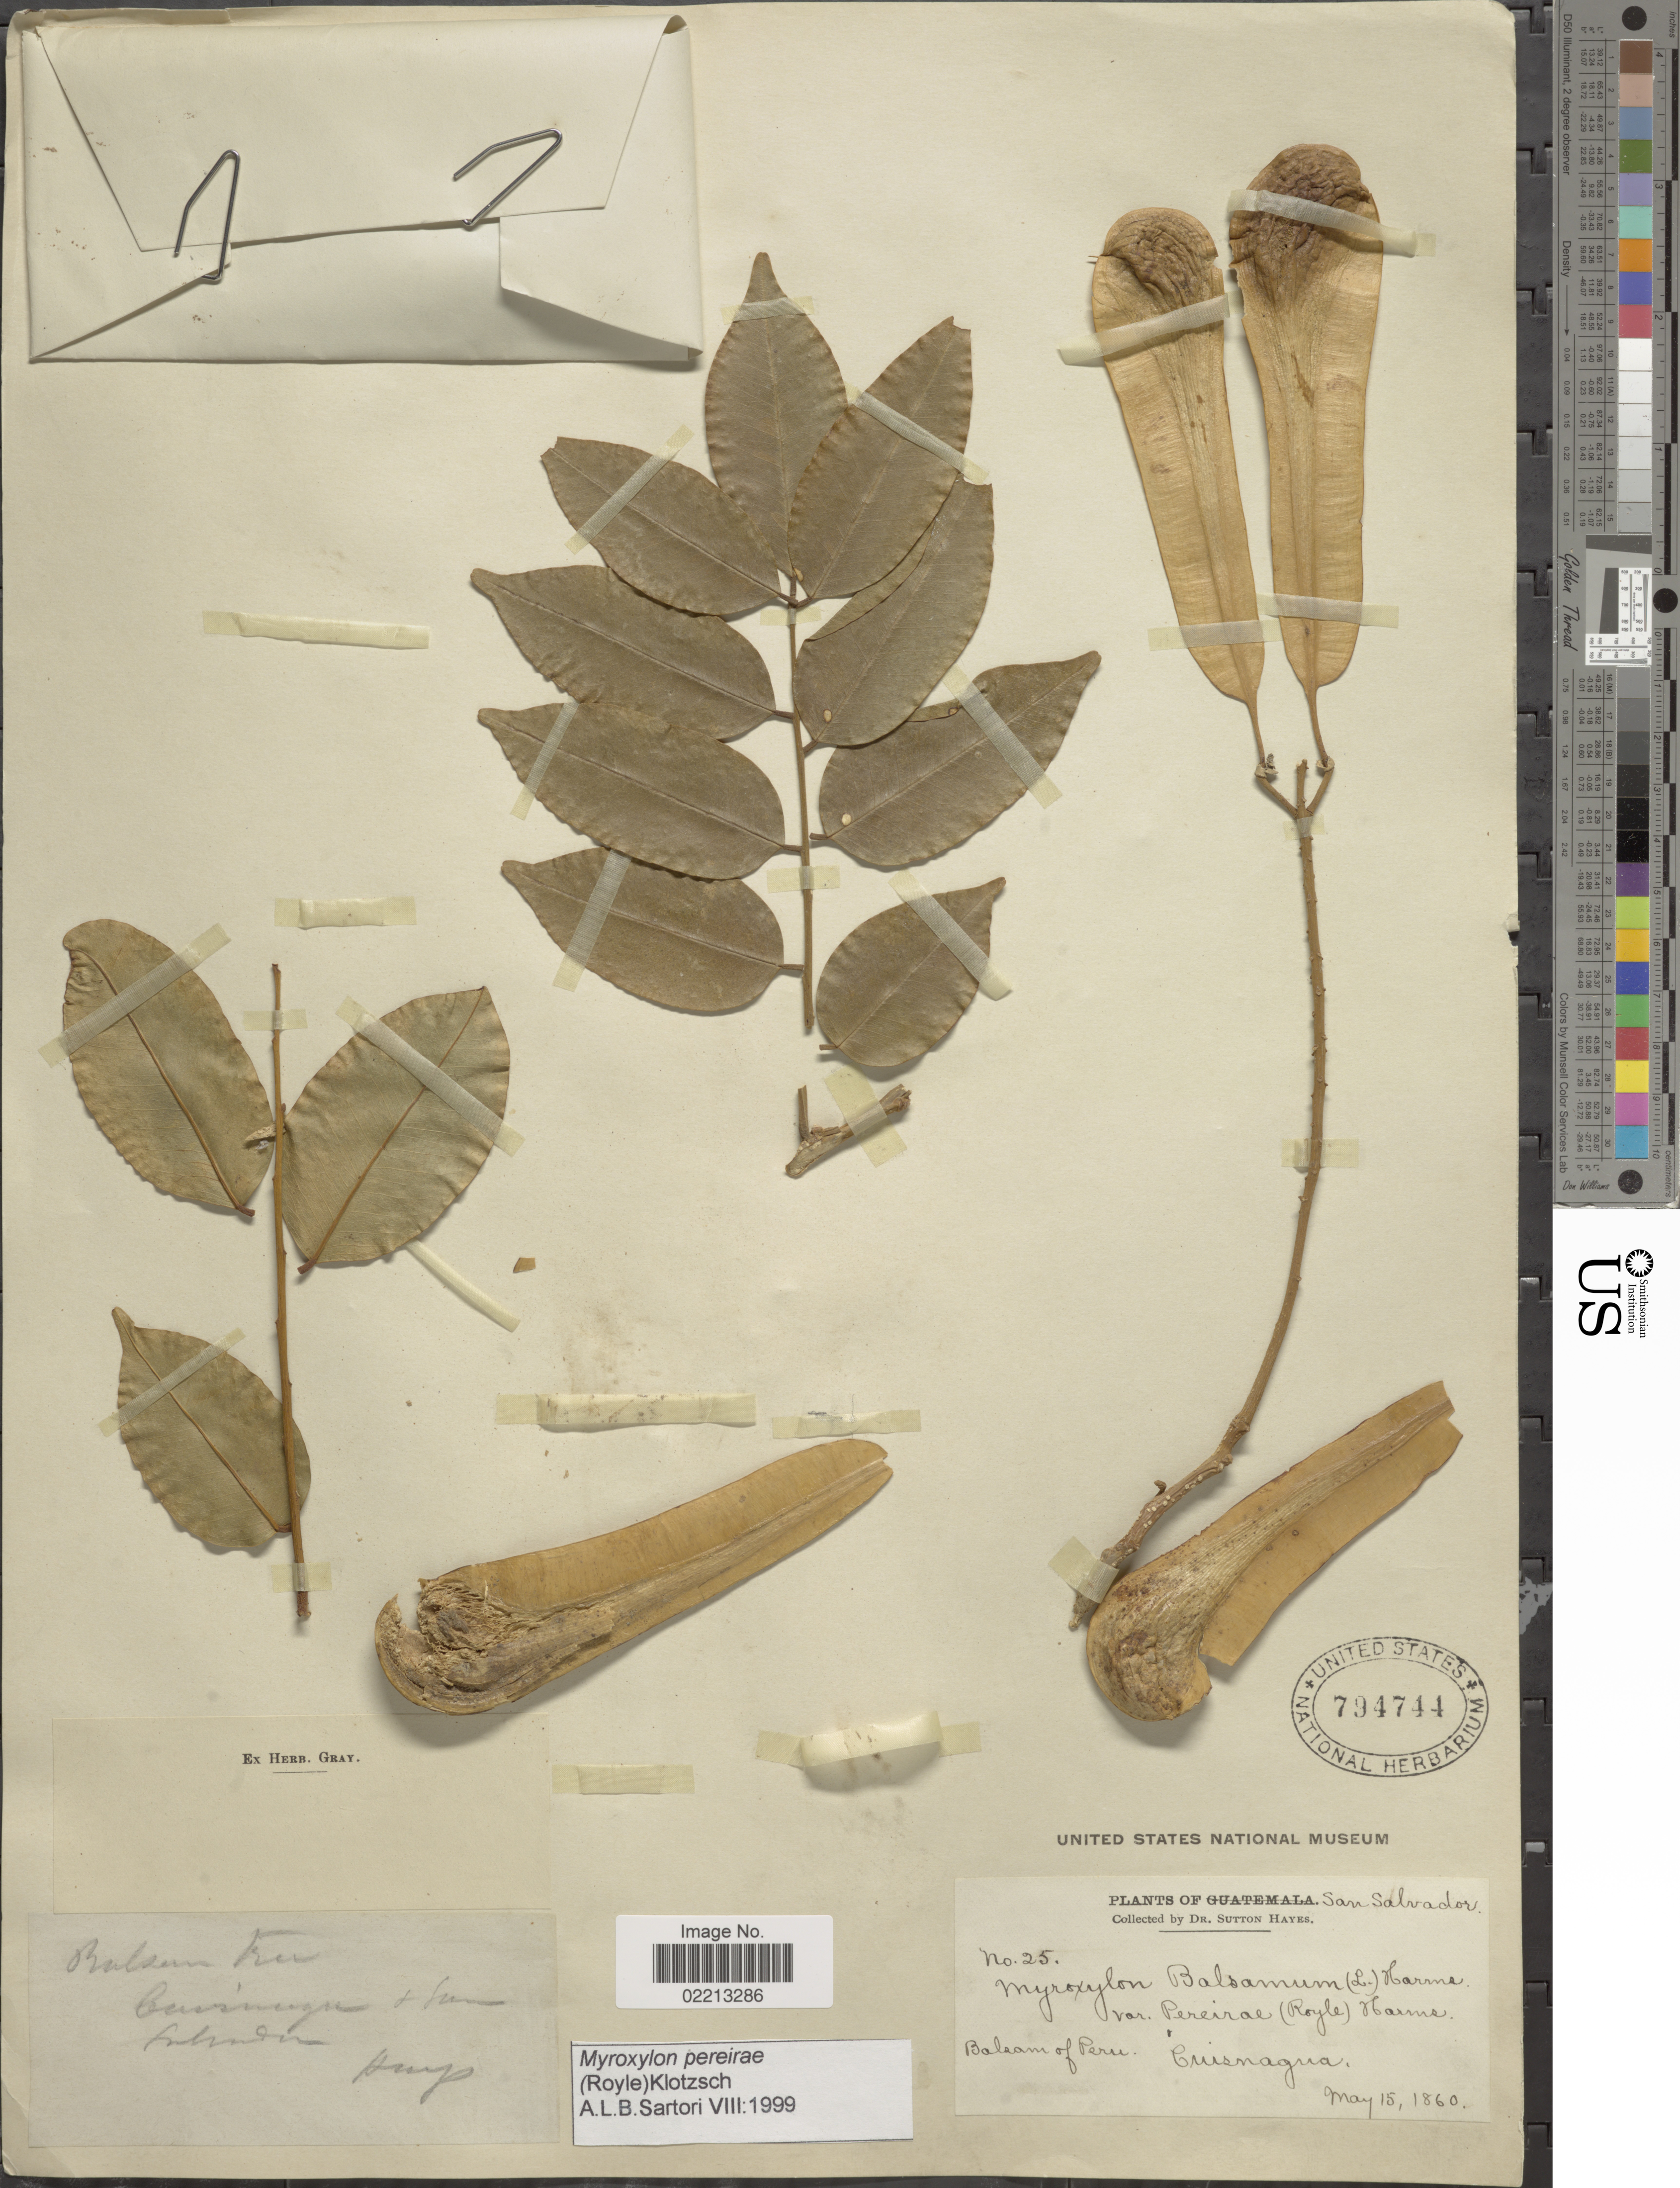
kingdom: Plantae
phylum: Tracheophyta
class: Magnoliopsida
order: Fabales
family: Fabaceae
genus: Myroxylon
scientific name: Myroxylon pereirae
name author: (Royle) Klotzsch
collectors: S. Hayes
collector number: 25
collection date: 1860-05-15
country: Peru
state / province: Cusco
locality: Balsam of Peru, Cuisnagua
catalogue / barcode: US 794744